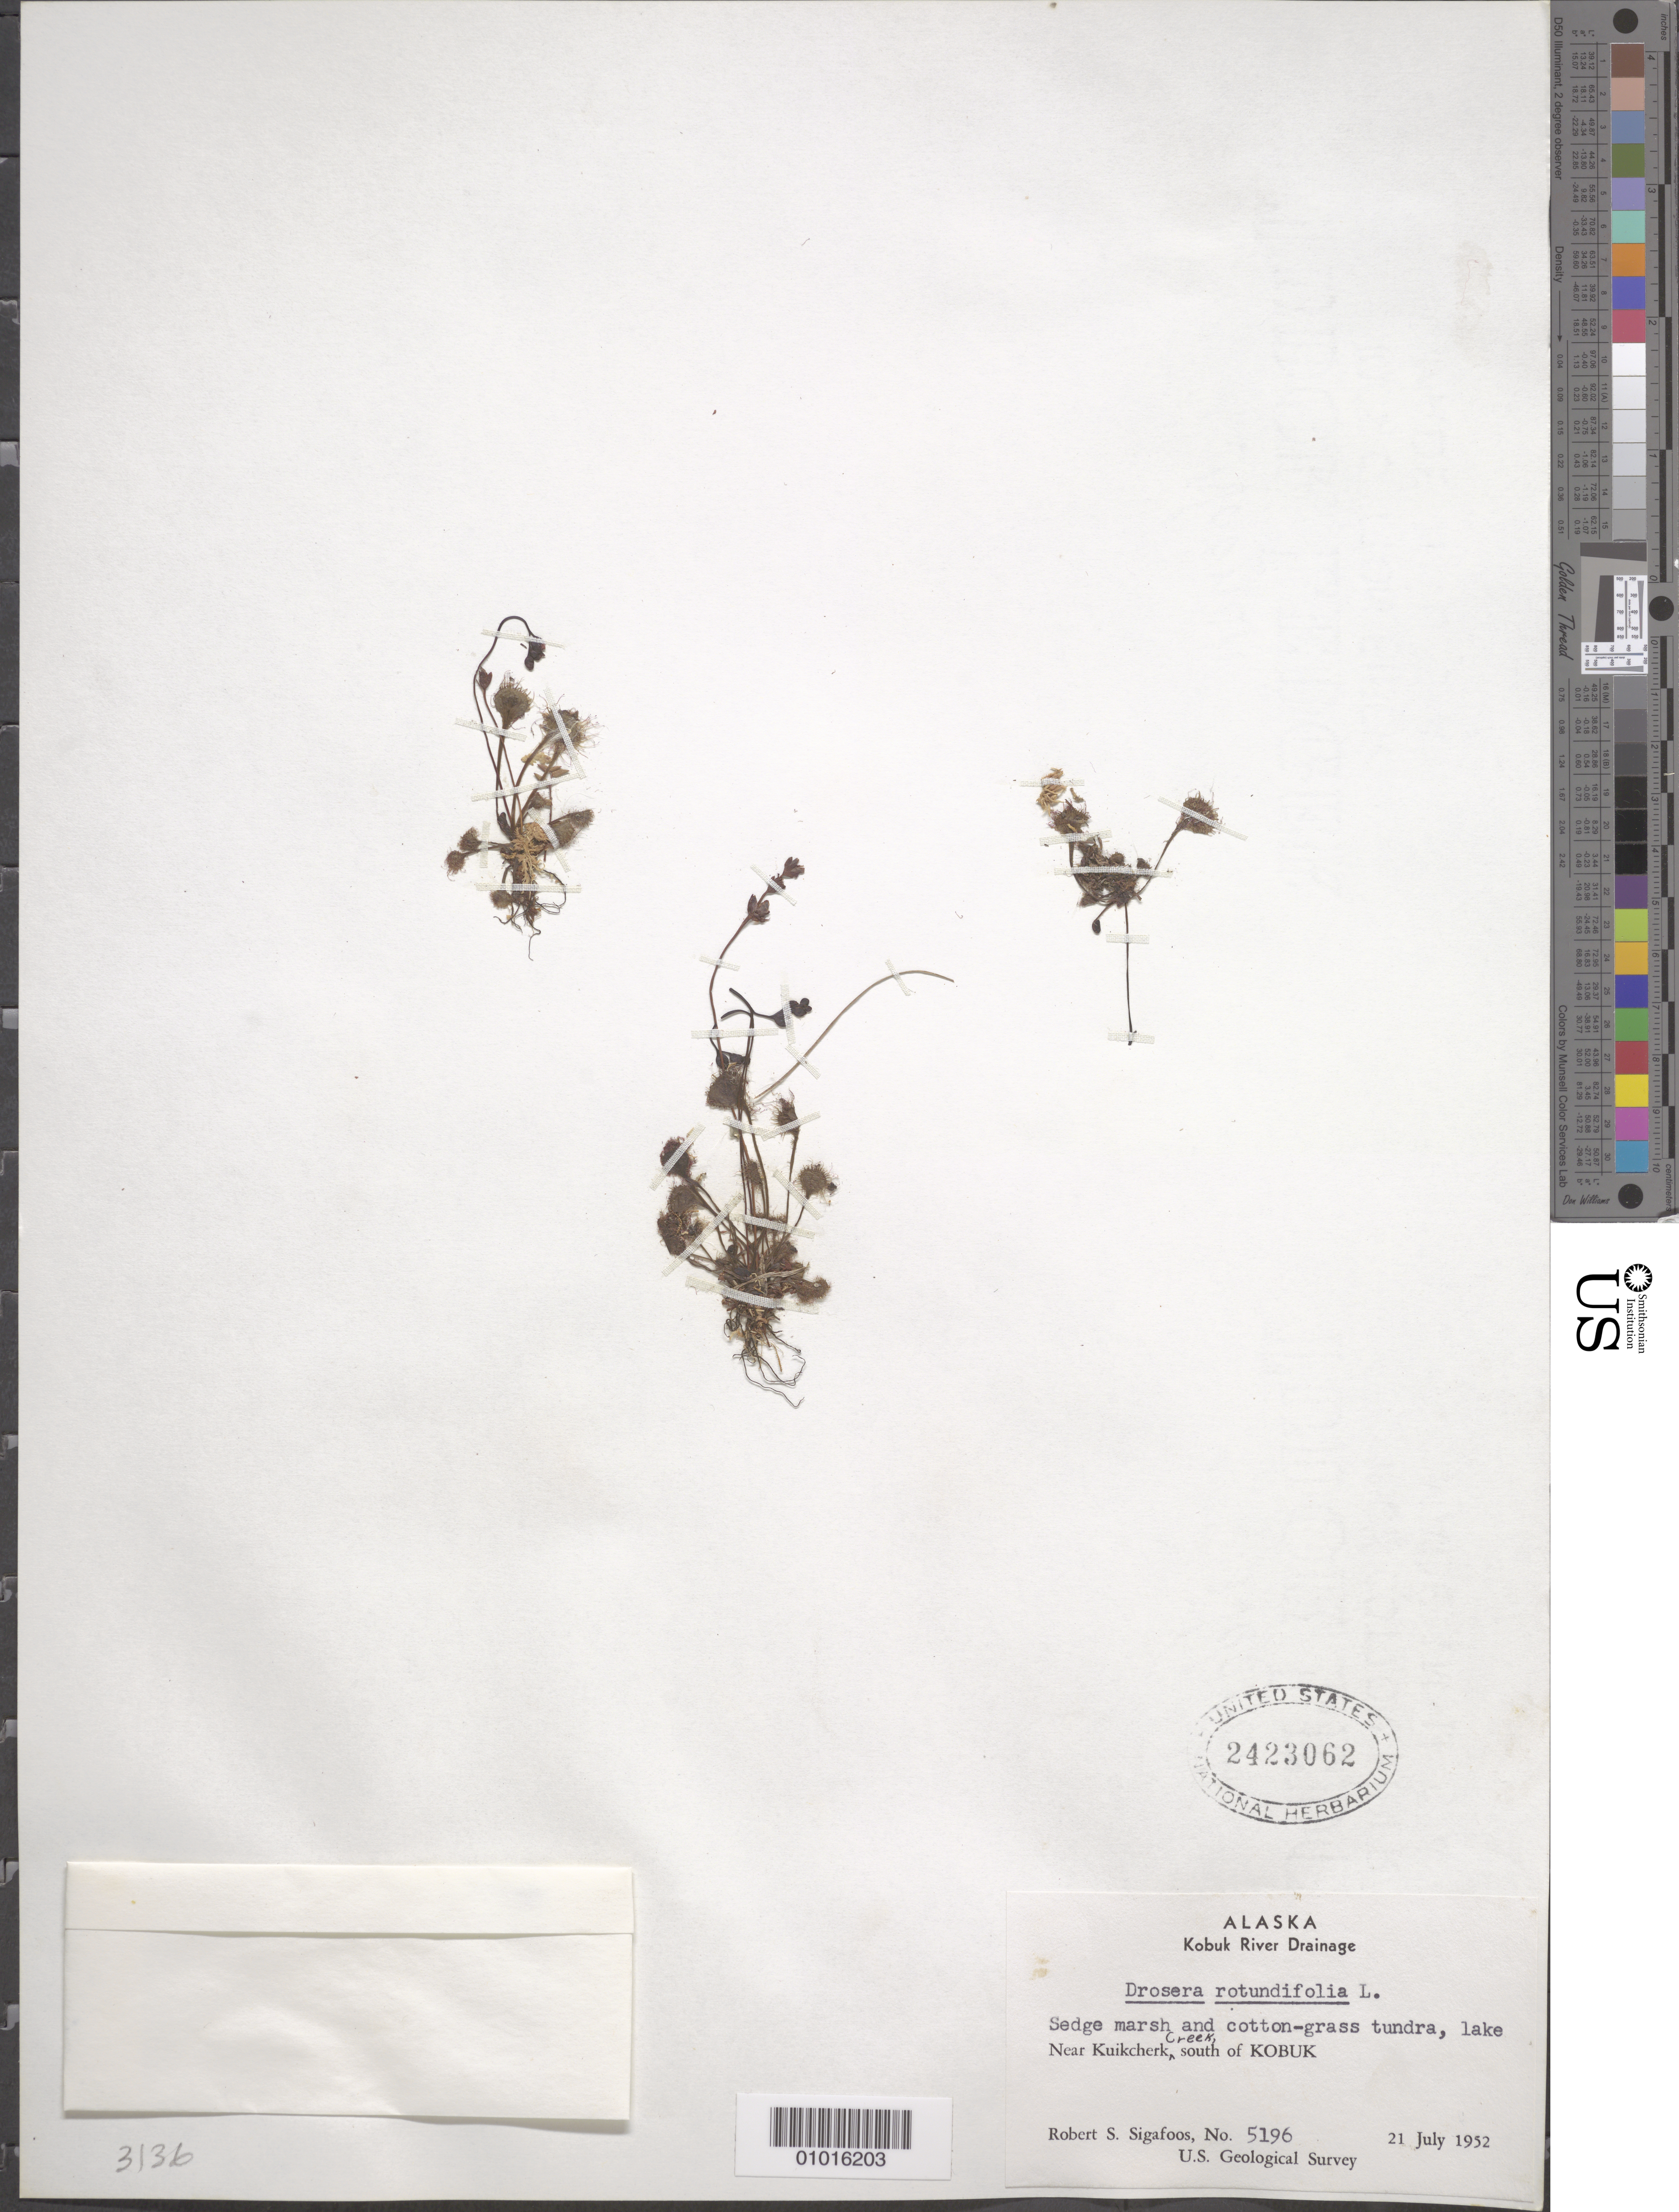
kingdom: Plantae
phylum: Tracheophyta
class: Magnoliopsida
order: Caryophyllales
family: Droseraceae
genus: Drosera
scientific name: Drosera rotundifolia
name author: L.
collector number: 5196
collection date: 1952-07-21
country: United States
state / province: Alaska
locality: Sedge marsh and cotton-grass tundra, lake near Kuikcherk Creek, south of Kobuk.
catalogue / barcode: US 2423062